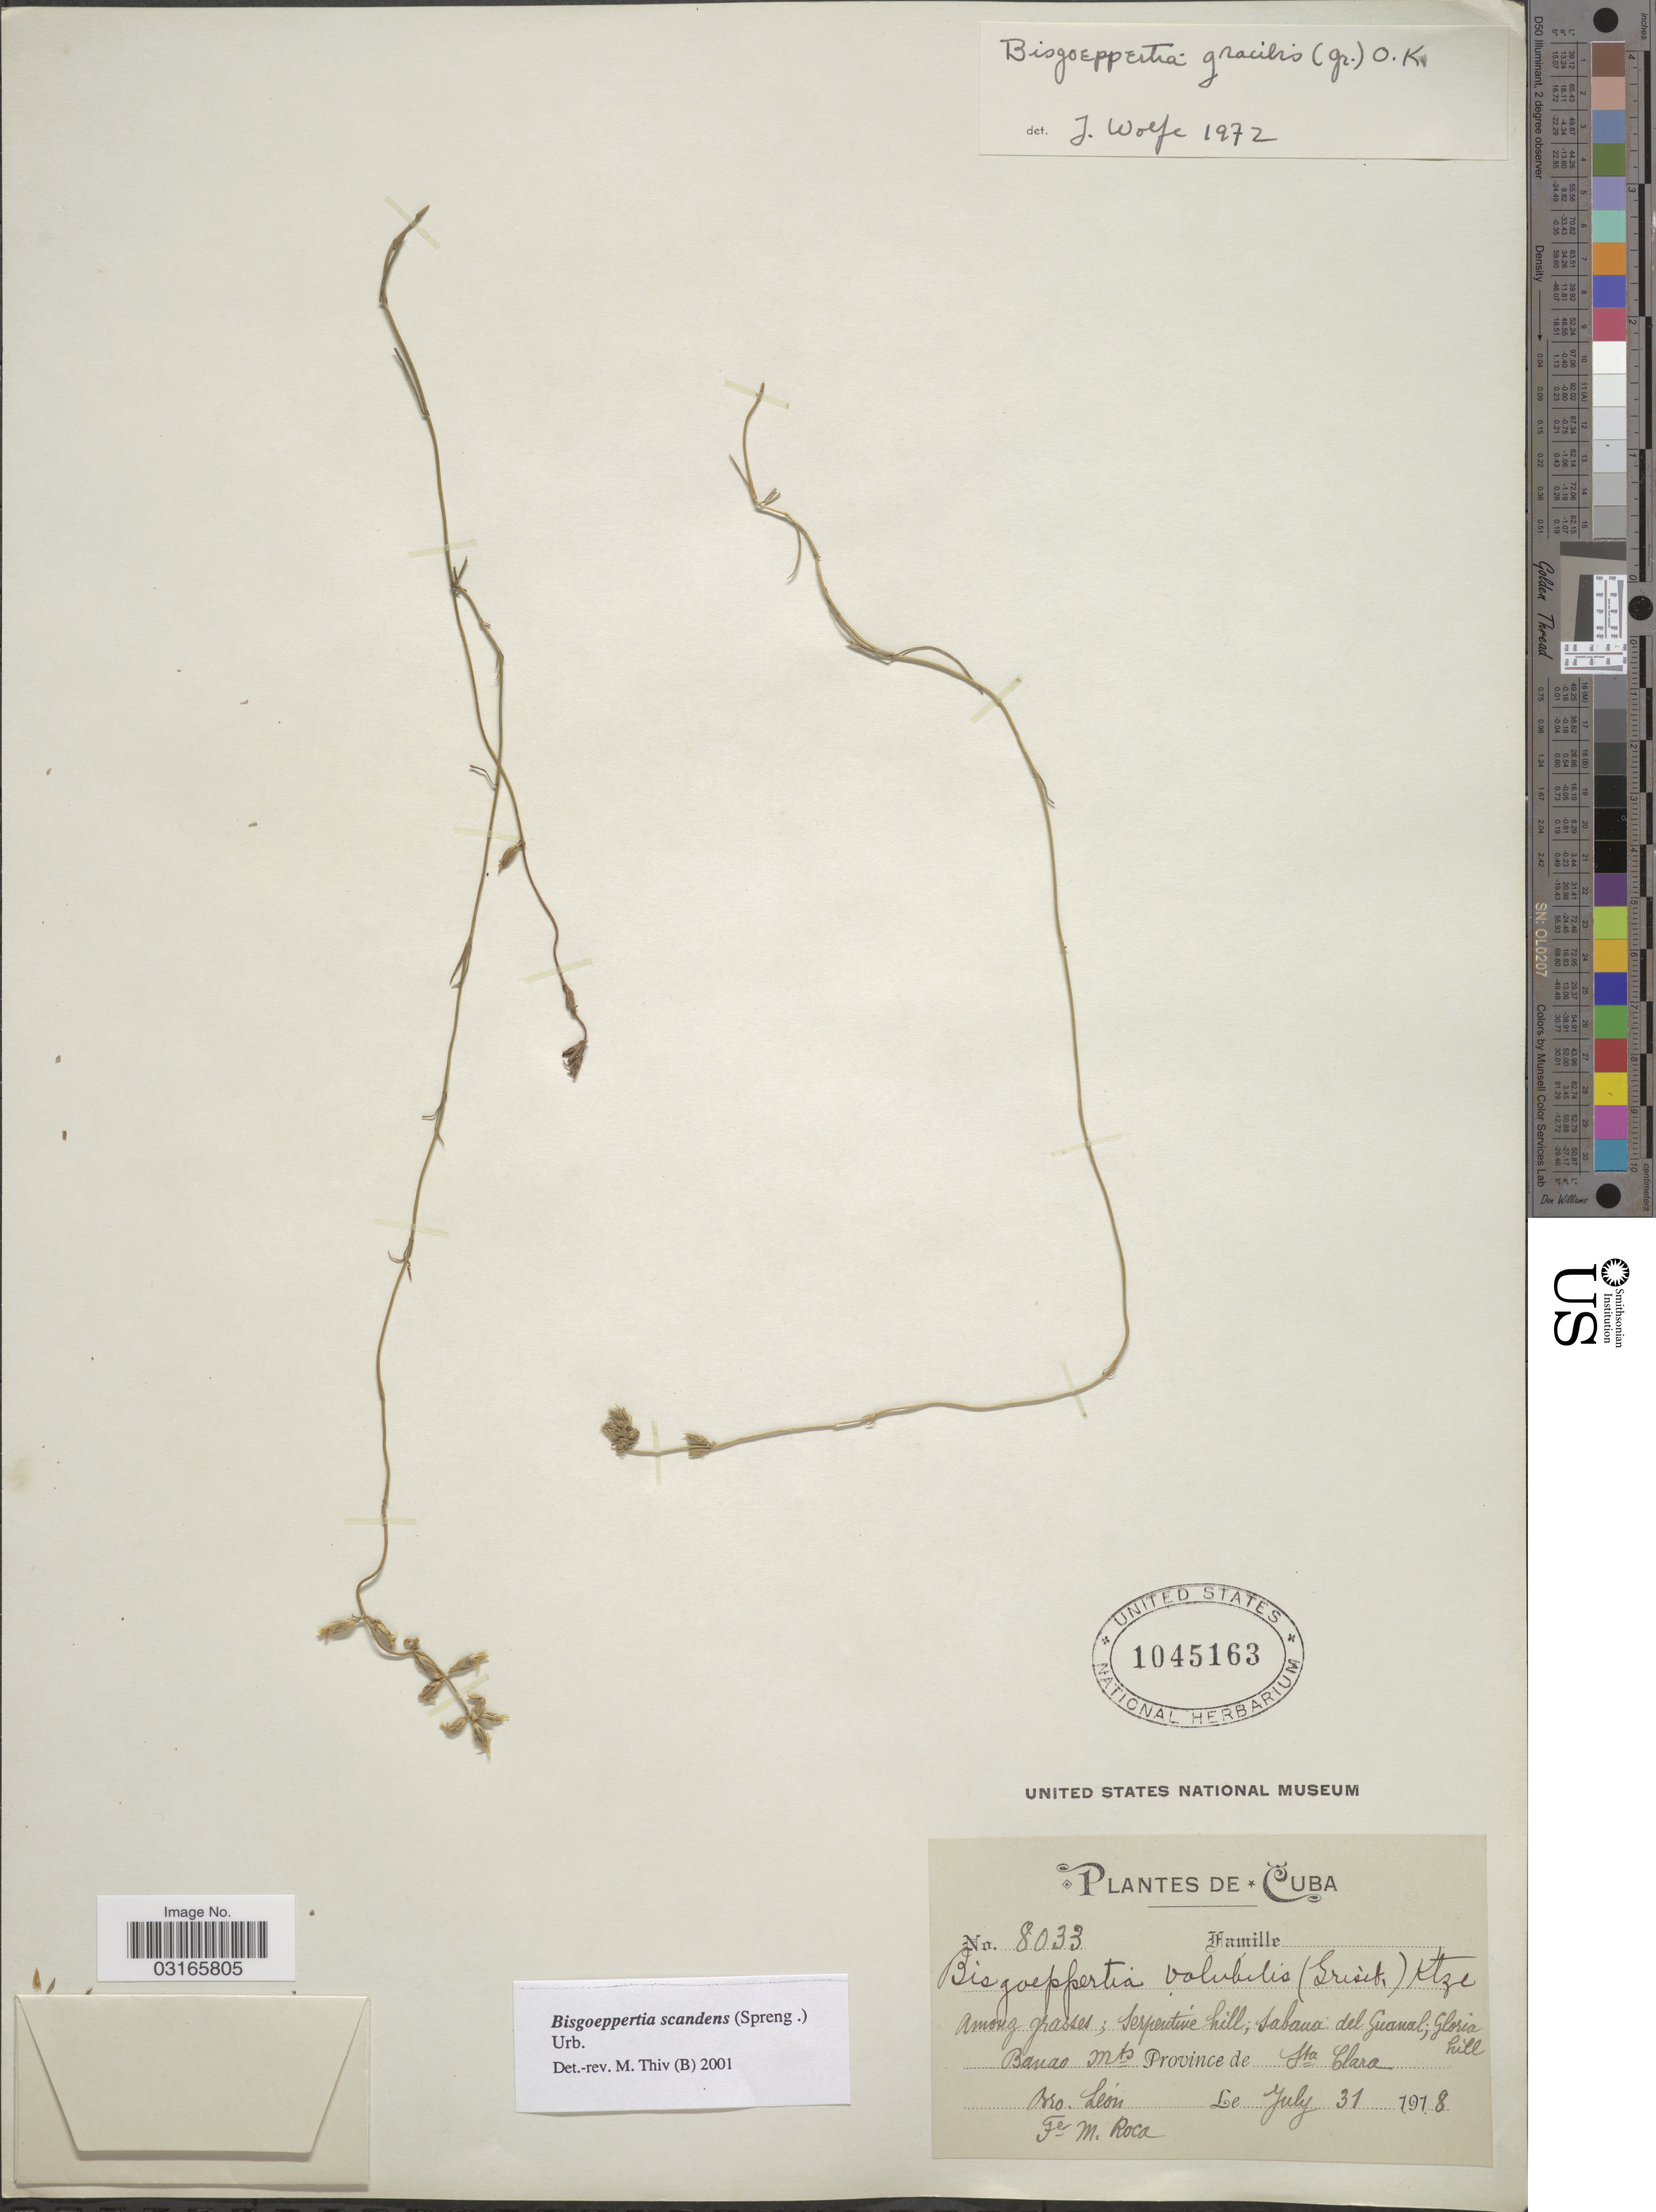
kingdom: Plantae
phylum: Tracheophyta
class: Magnoliopsida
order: Gentianales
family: Gentianaceae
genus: Bisgoeppertia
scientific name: Bisgoeppertia scandens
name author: (Spreng.) Urb.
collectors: Bro. León & M. Roca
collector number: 8033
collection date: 1918-07-31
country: Cuba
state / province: Las Villas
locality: Serpentine hills; Sabana: del Guanal; Gloria hill. Banao Mts. Province de Sta Clara.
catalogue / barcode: US 1045163